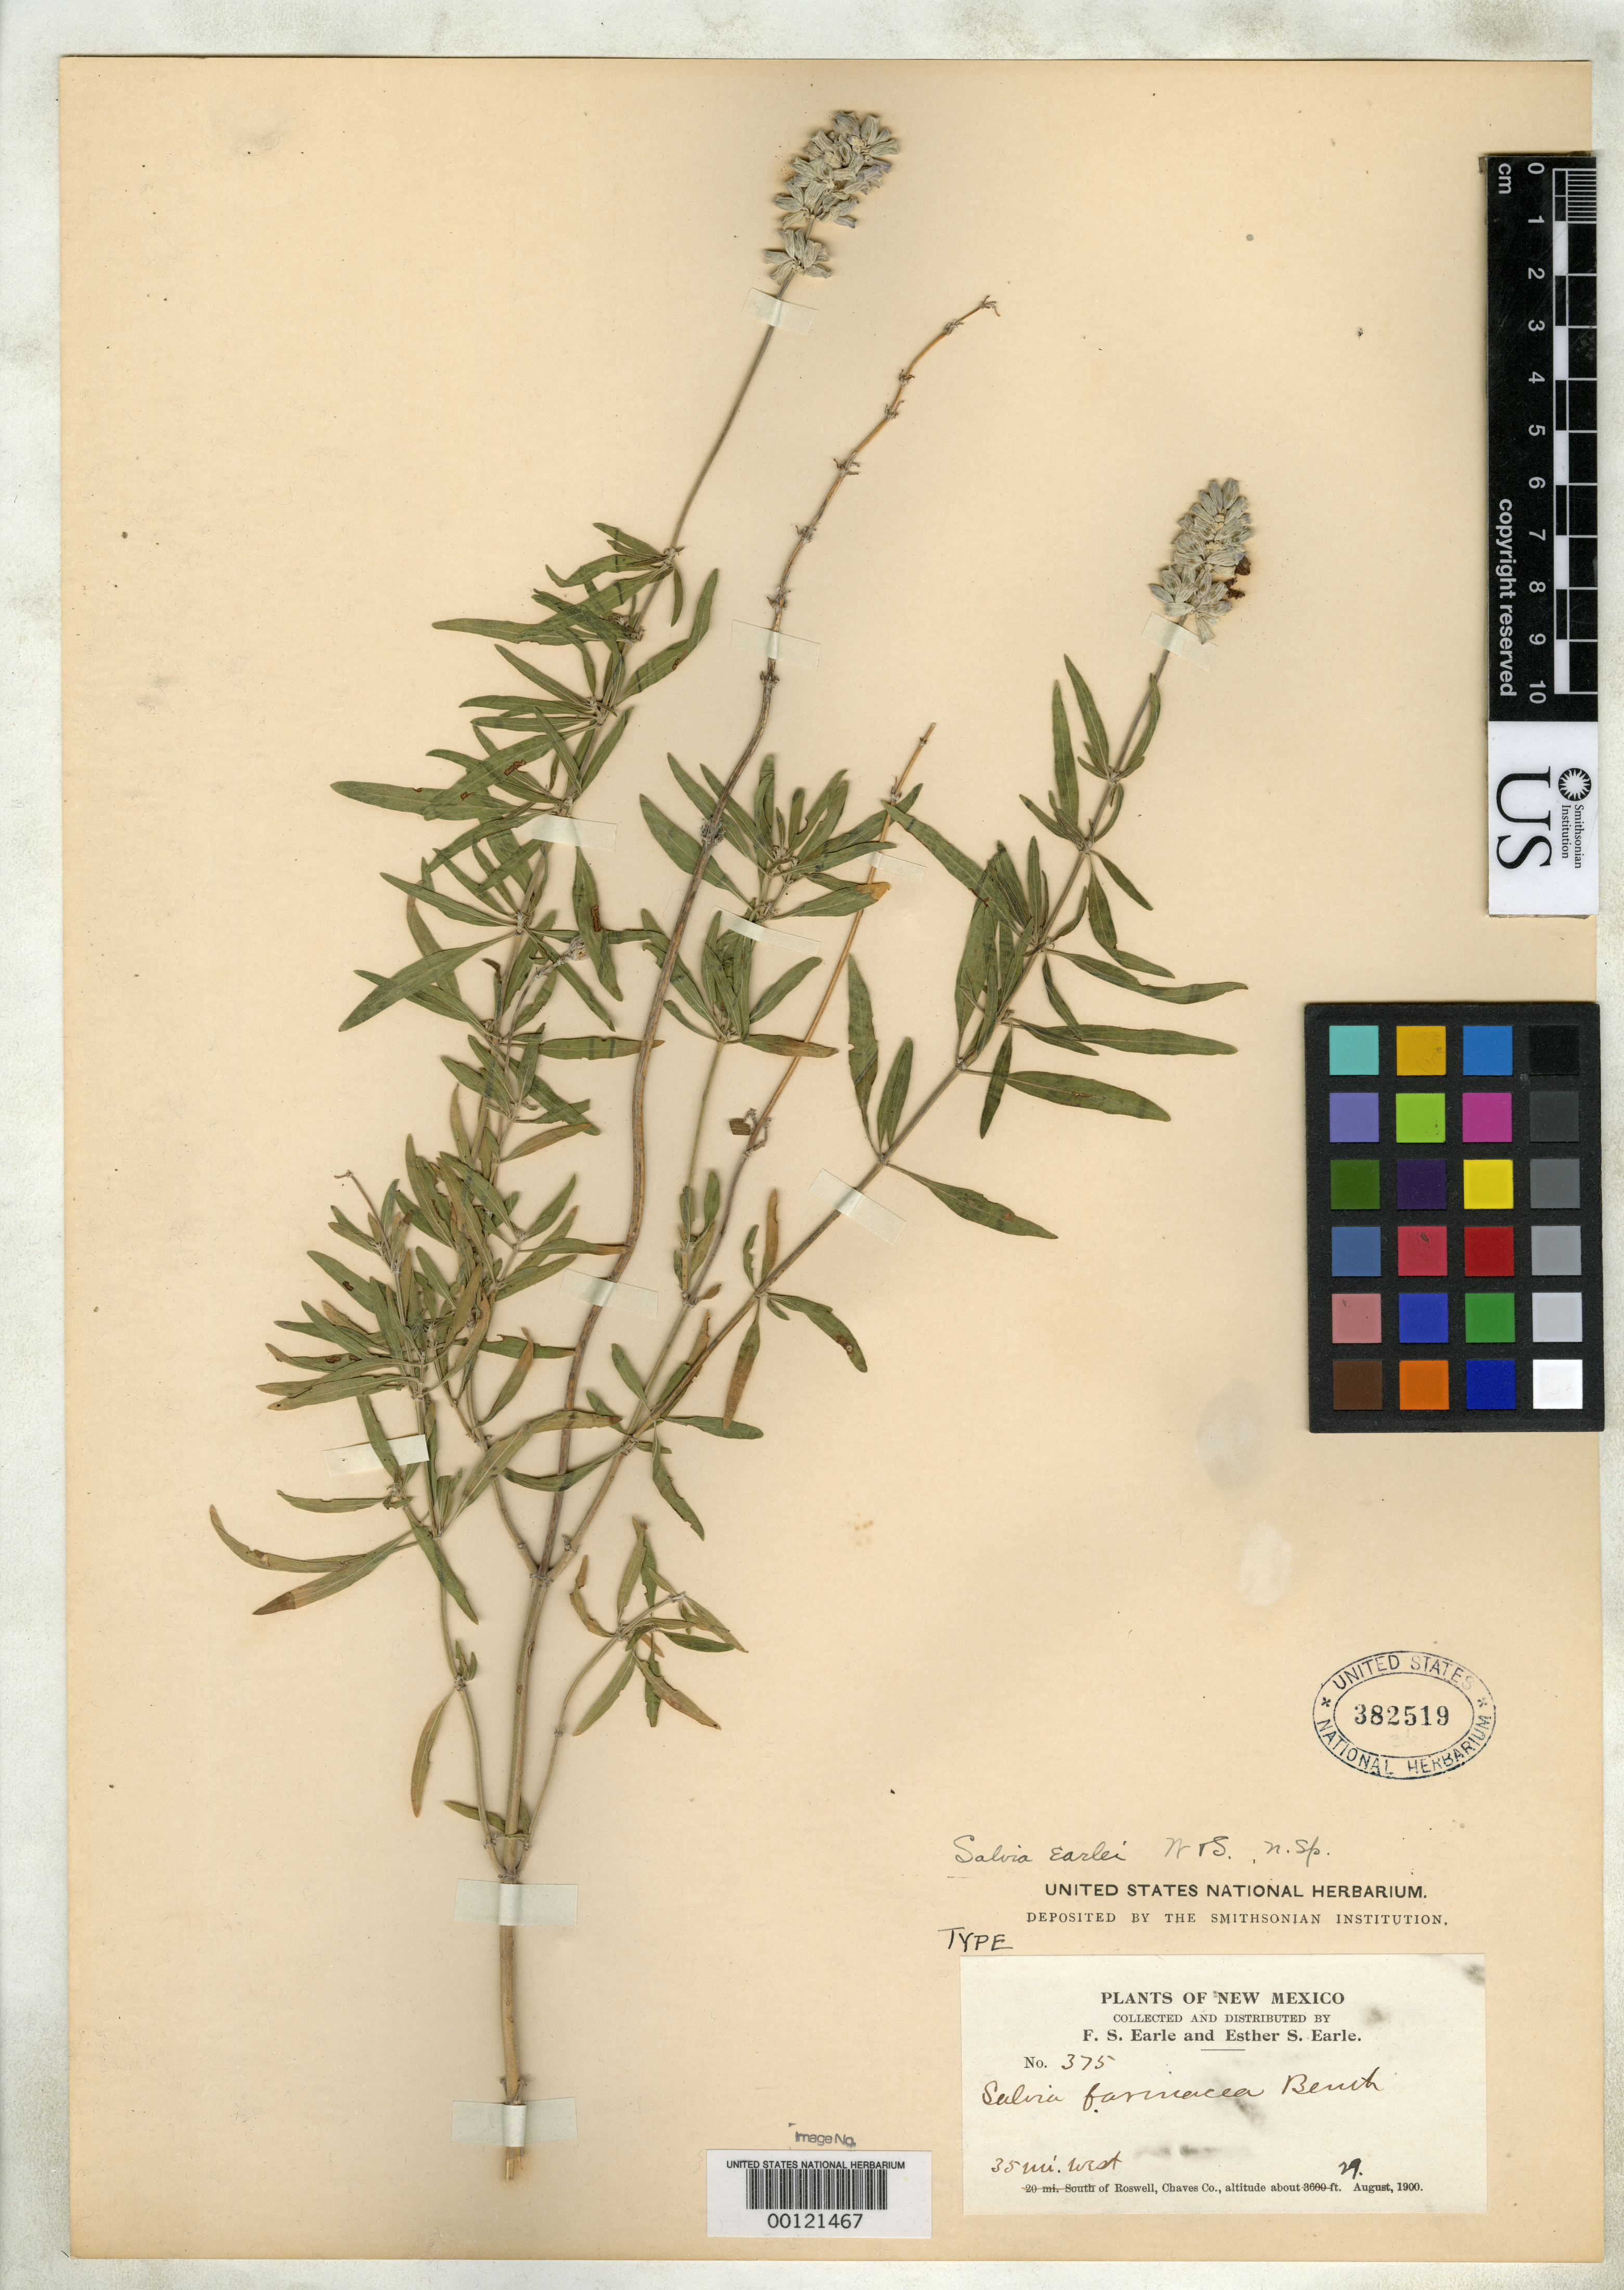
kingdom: Plantae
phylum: Tracheophyta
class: Magnoliopsida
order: Lamiales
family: Lamiaceae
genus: Salvia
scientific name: Salvia earlei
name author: Wooton & Standl.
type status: Holotype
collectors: F. S. Earle & E. S. Earle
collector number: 375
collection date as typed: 29 Aug 1900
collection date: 1900-08-29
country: United States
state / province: New Mexico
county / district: Chaves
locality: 35 mi W of Roswell.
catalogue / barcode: US 382519